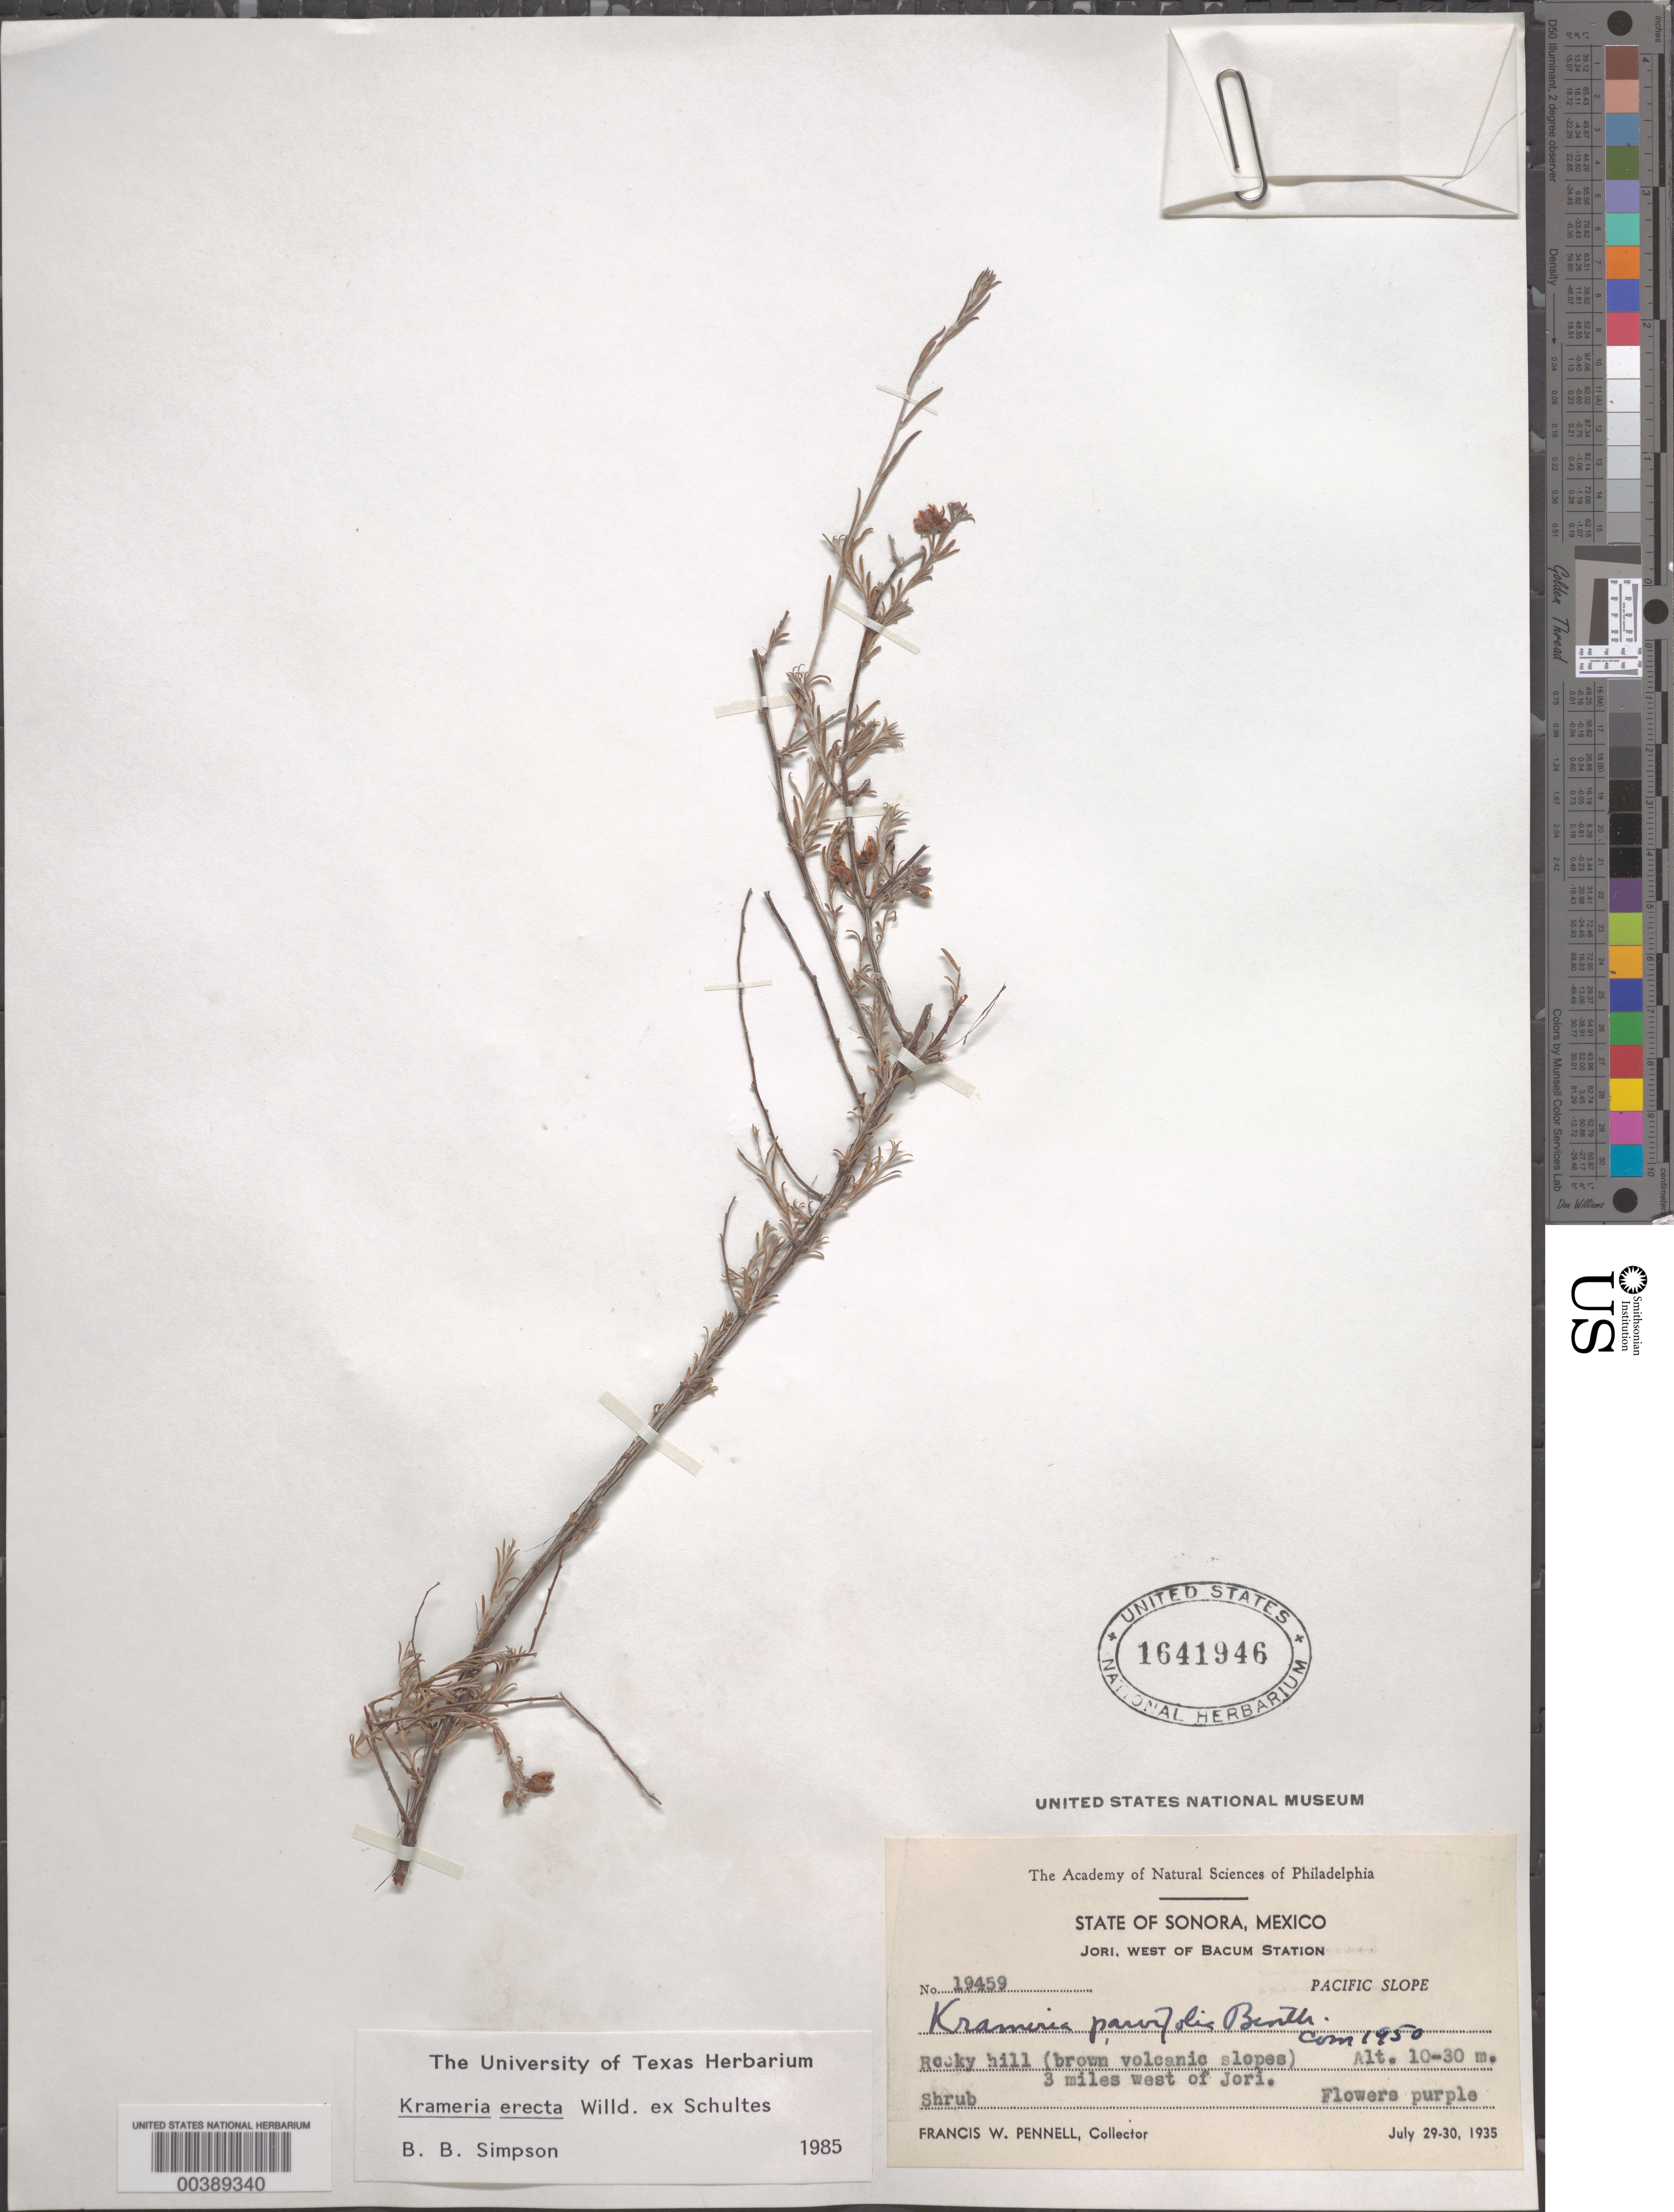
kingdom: Plantae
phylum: Tracheophyta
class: Magnoliopsida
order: Zygophyllales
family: Krameriaceae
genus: Krameria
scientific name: Krameria erecta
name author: Willd. ex Schult.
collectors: F. W. Pennell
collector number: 19459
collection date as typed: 29 Jul 1935 to 30 Jul 1935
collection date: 1935-07-29/1935-07-30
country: Mexico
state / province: Sonora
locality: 3 mi W of Jori, W of Bacum Station; Pacific Slope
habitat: Rocky hill (brown volcanic slopes)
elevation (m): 10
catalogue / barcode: US 1641946